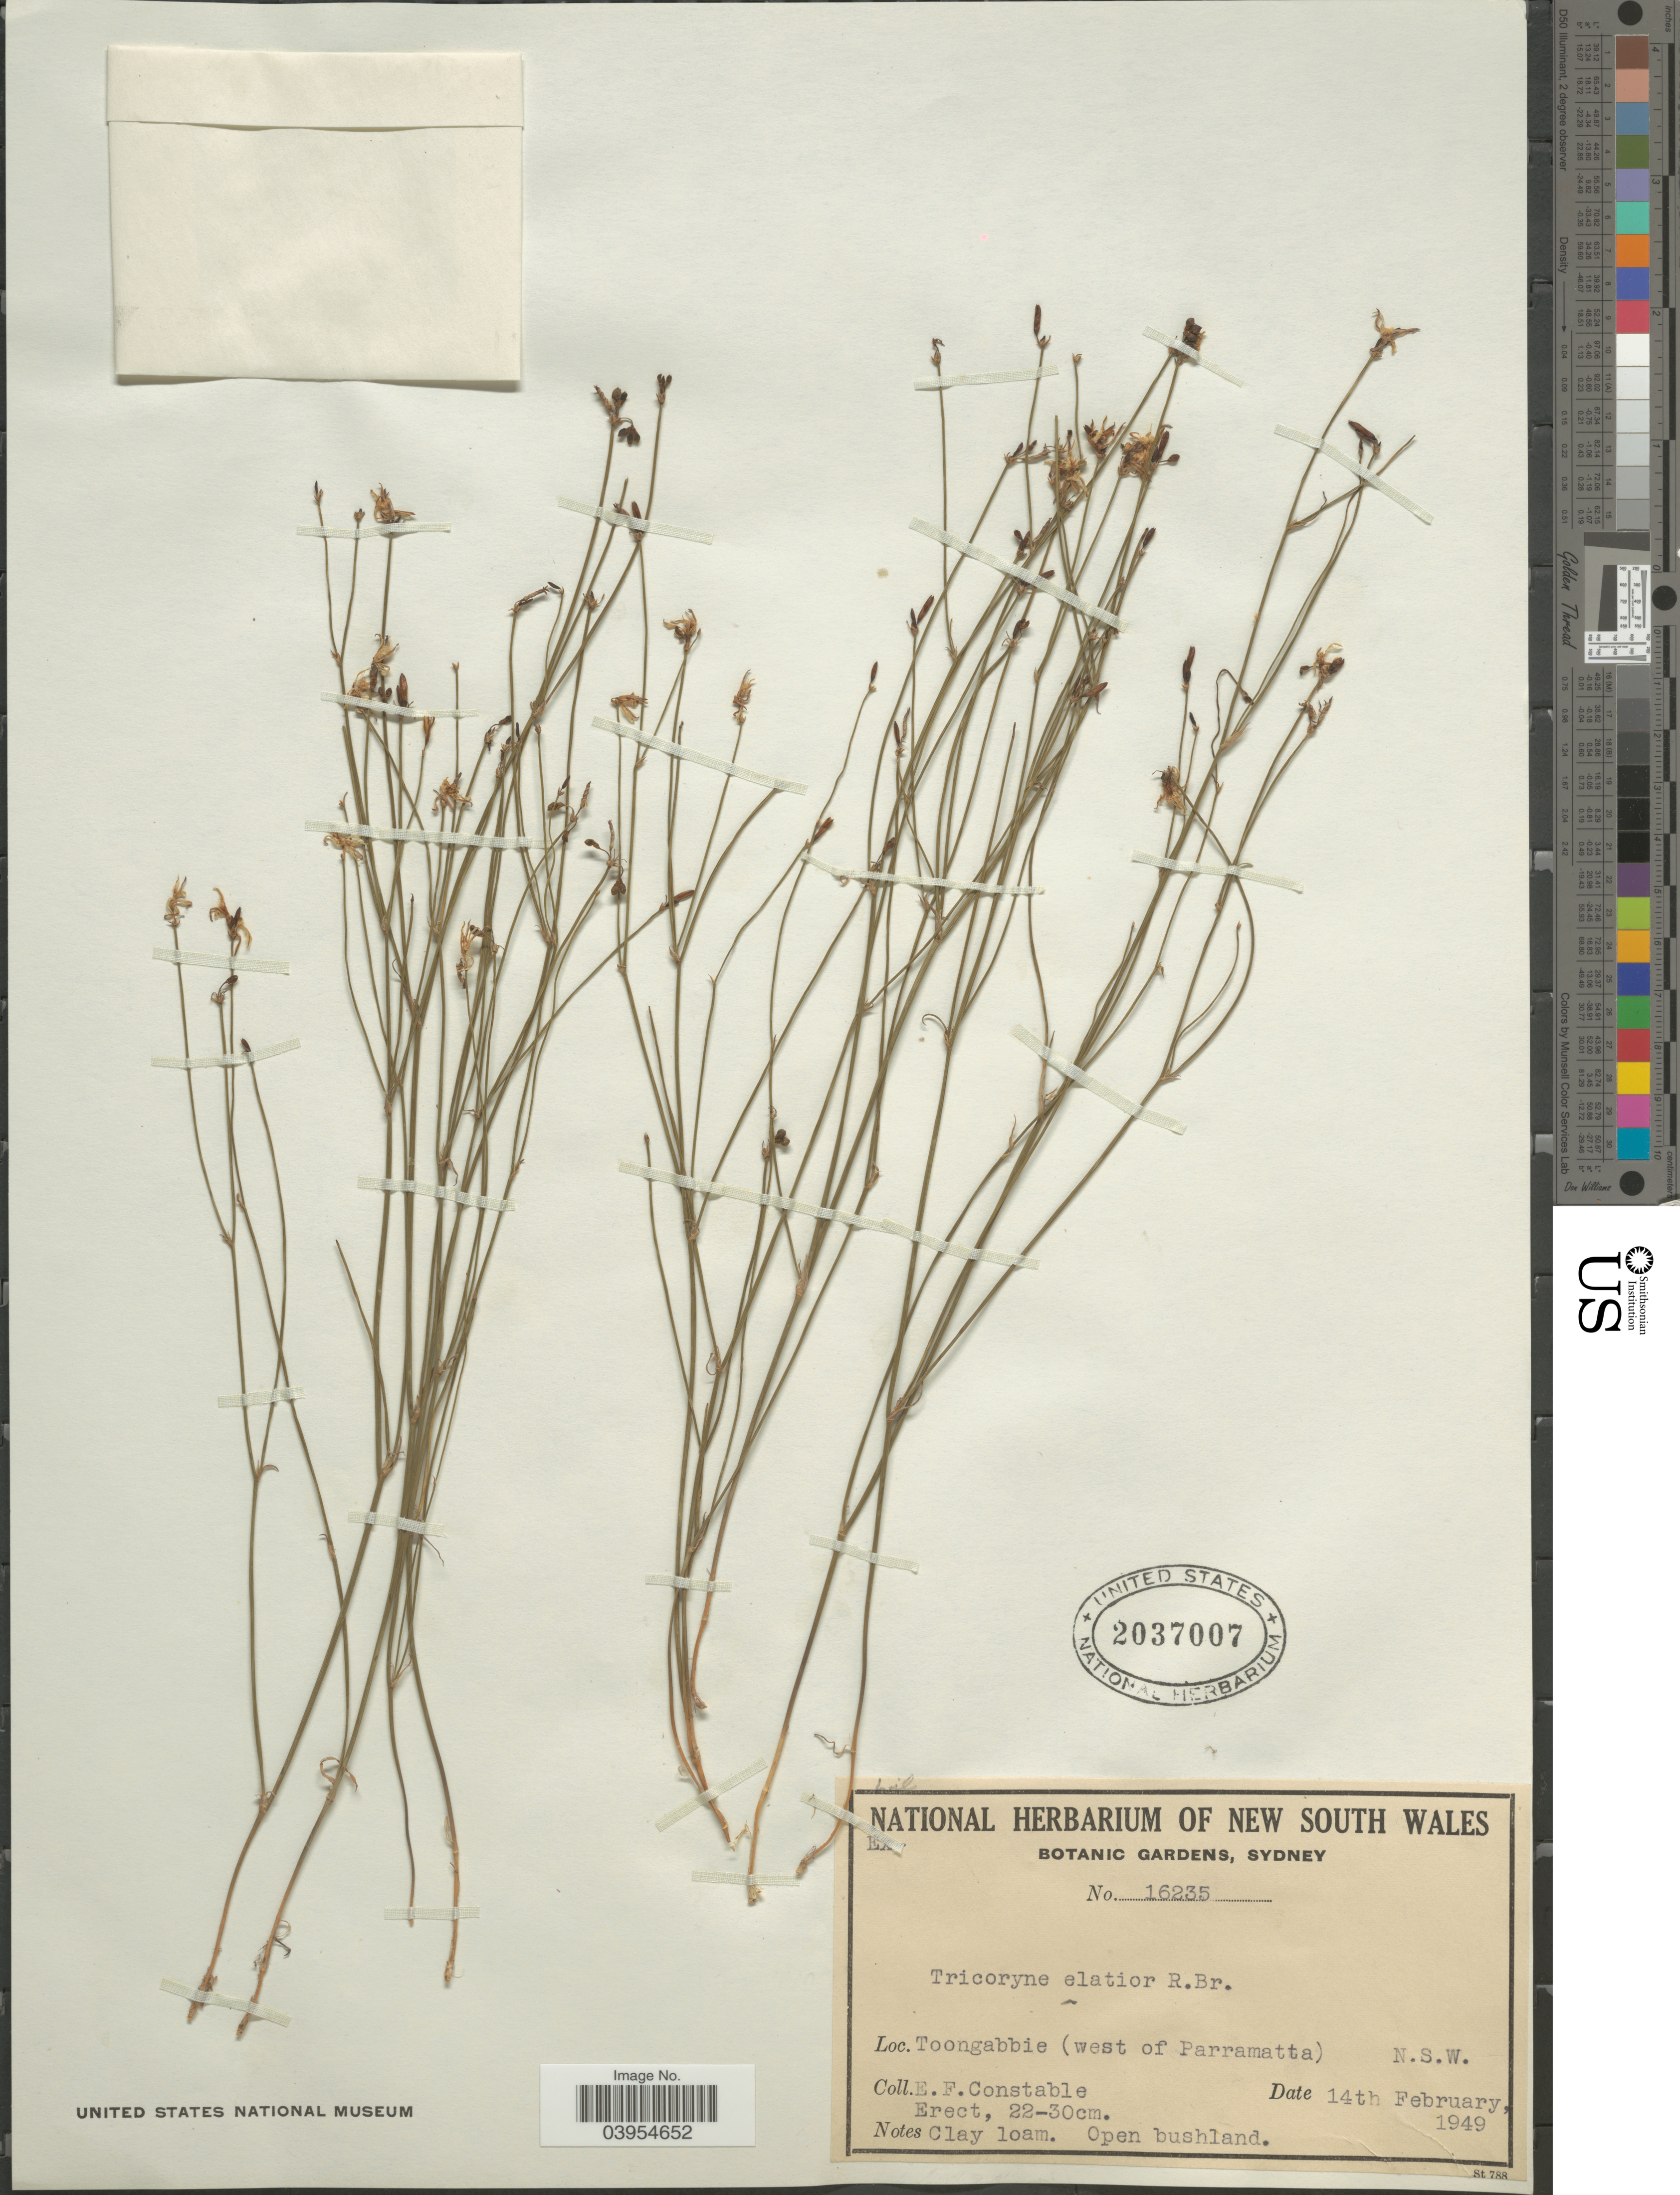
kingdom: Plantae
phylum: Tracheophyta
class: Liliopsida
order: Asparagales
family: Asphodelaceae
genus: Tricoryne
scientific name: Tricoryne elatior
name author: R. Br.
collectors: E. F. Constable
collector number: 16235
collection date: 1949-02-14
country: Australia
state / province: New South Wales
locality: Toongabbie (west of Parramatta) N.S.W.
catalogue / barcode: US 2037007